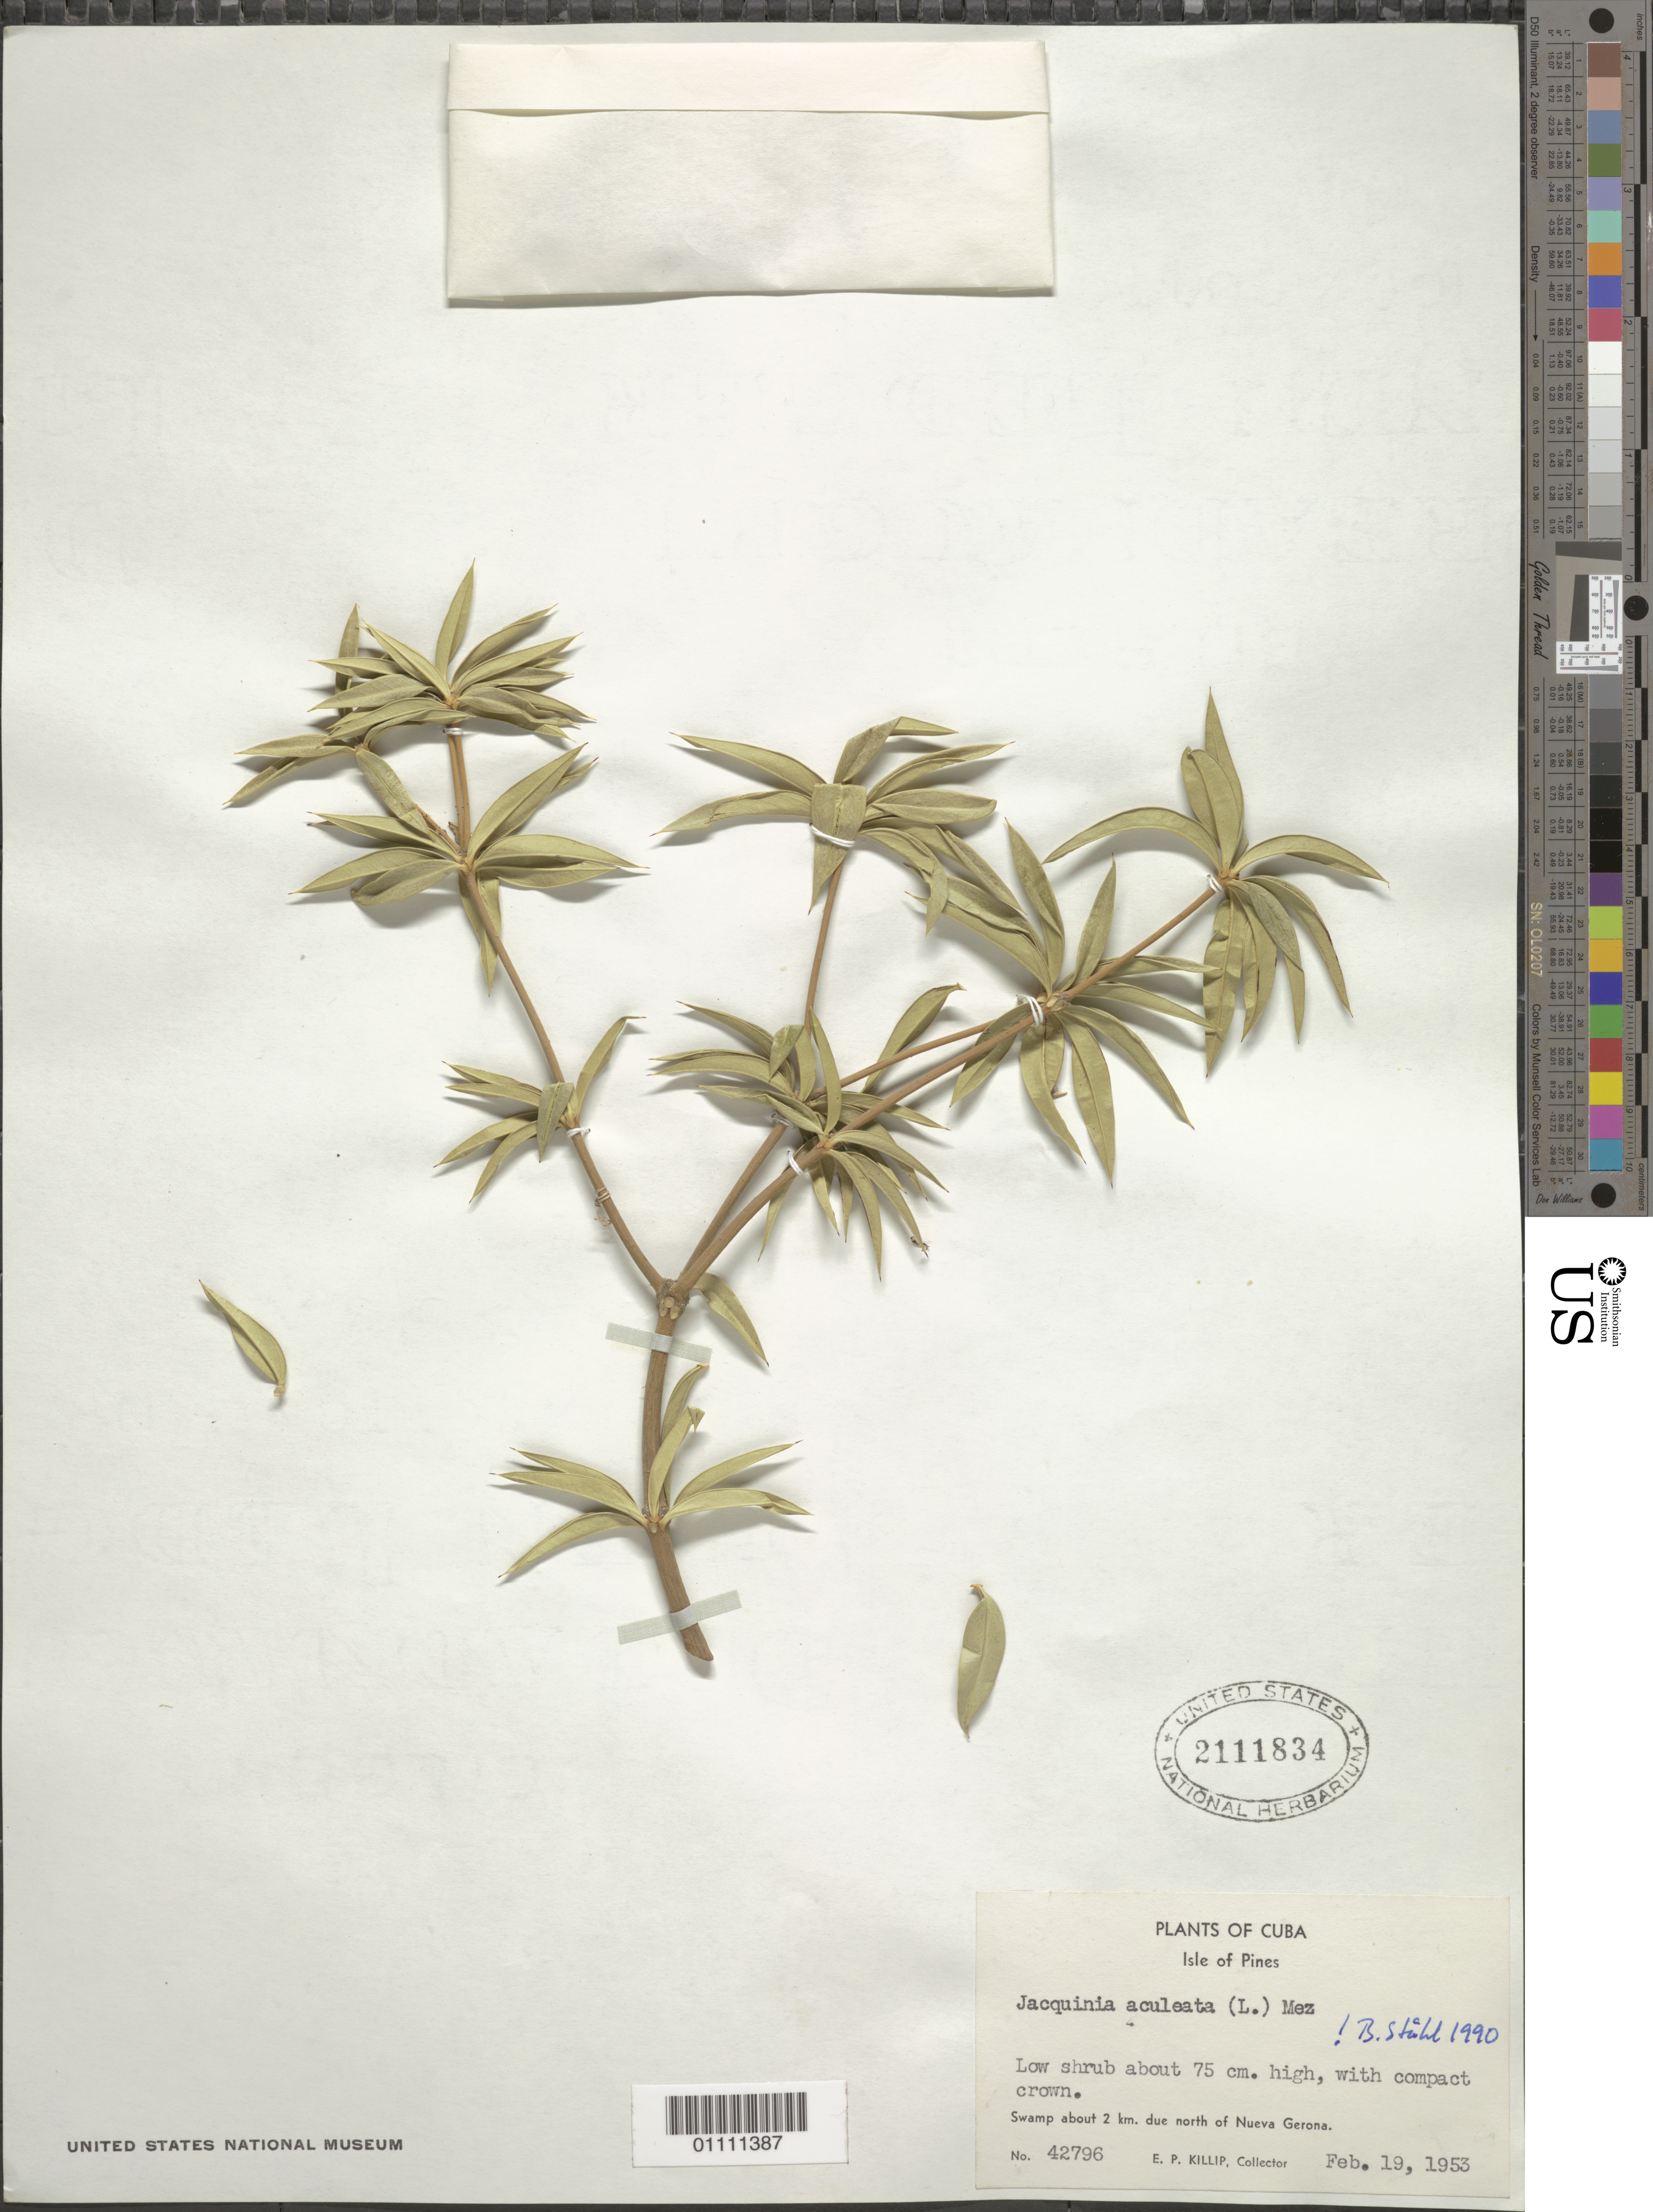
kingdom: Plantae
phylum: Tracheophyta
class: Magnoliopsida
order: Ericales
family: Primulaceae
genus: Jacquinia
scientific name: Jacquinia aculeata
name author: (L.) Mez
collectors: E. P. Killip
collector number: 42796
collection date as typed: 19 Feb 1953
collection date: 1953-02-19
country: Cuba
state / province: Isla de La Juventud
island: Isla de la Juventud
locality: Swamp about 2 km N of Nueva Gerona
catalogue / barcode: US 2111834